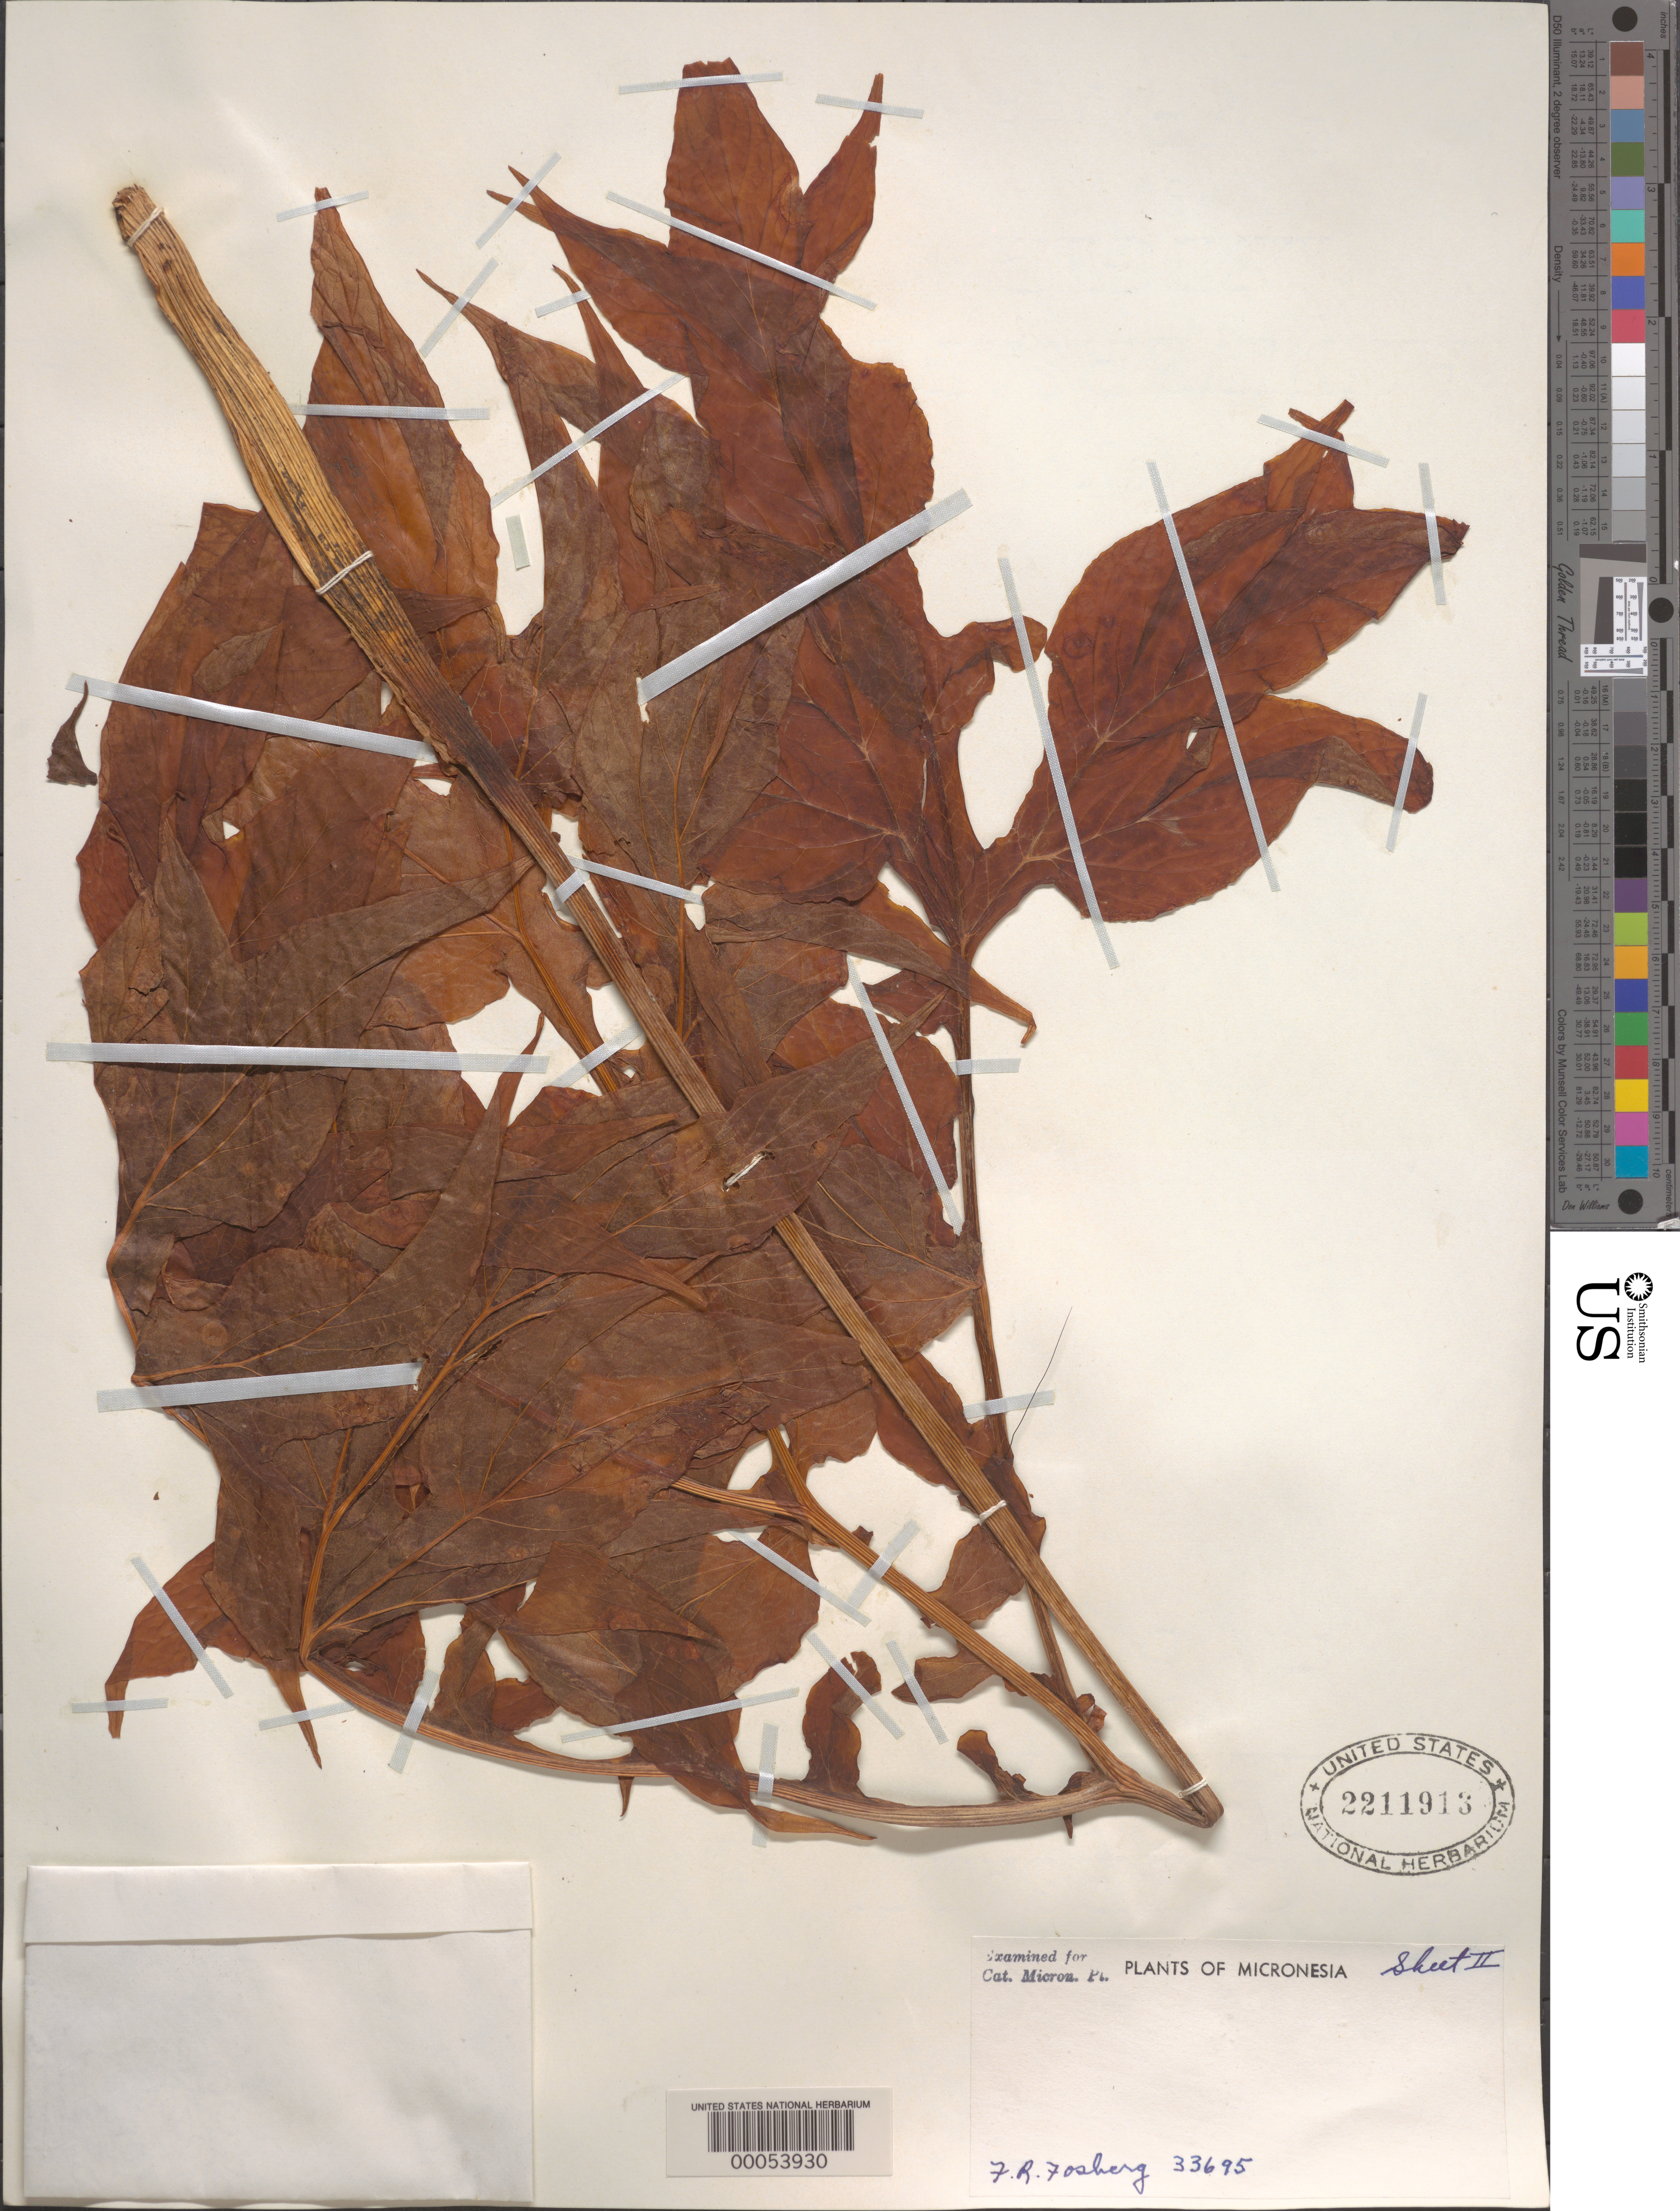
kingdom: Plantae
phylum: Tracheophyta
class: Liliopsida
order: Dioscoreales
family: Dioscoreaceae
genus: Tacca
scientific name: Tacca leontopetaloides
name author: (L.) Kuntze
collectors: F. R. Fosberg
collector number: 33695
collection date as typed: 28 Nov 1951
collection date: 1951-11-28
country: Marshall Islands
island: Utrik [Utirik] Atoll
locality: Utirik Islet, southwest corner [Ratak Chain]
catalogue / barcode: US 2211913